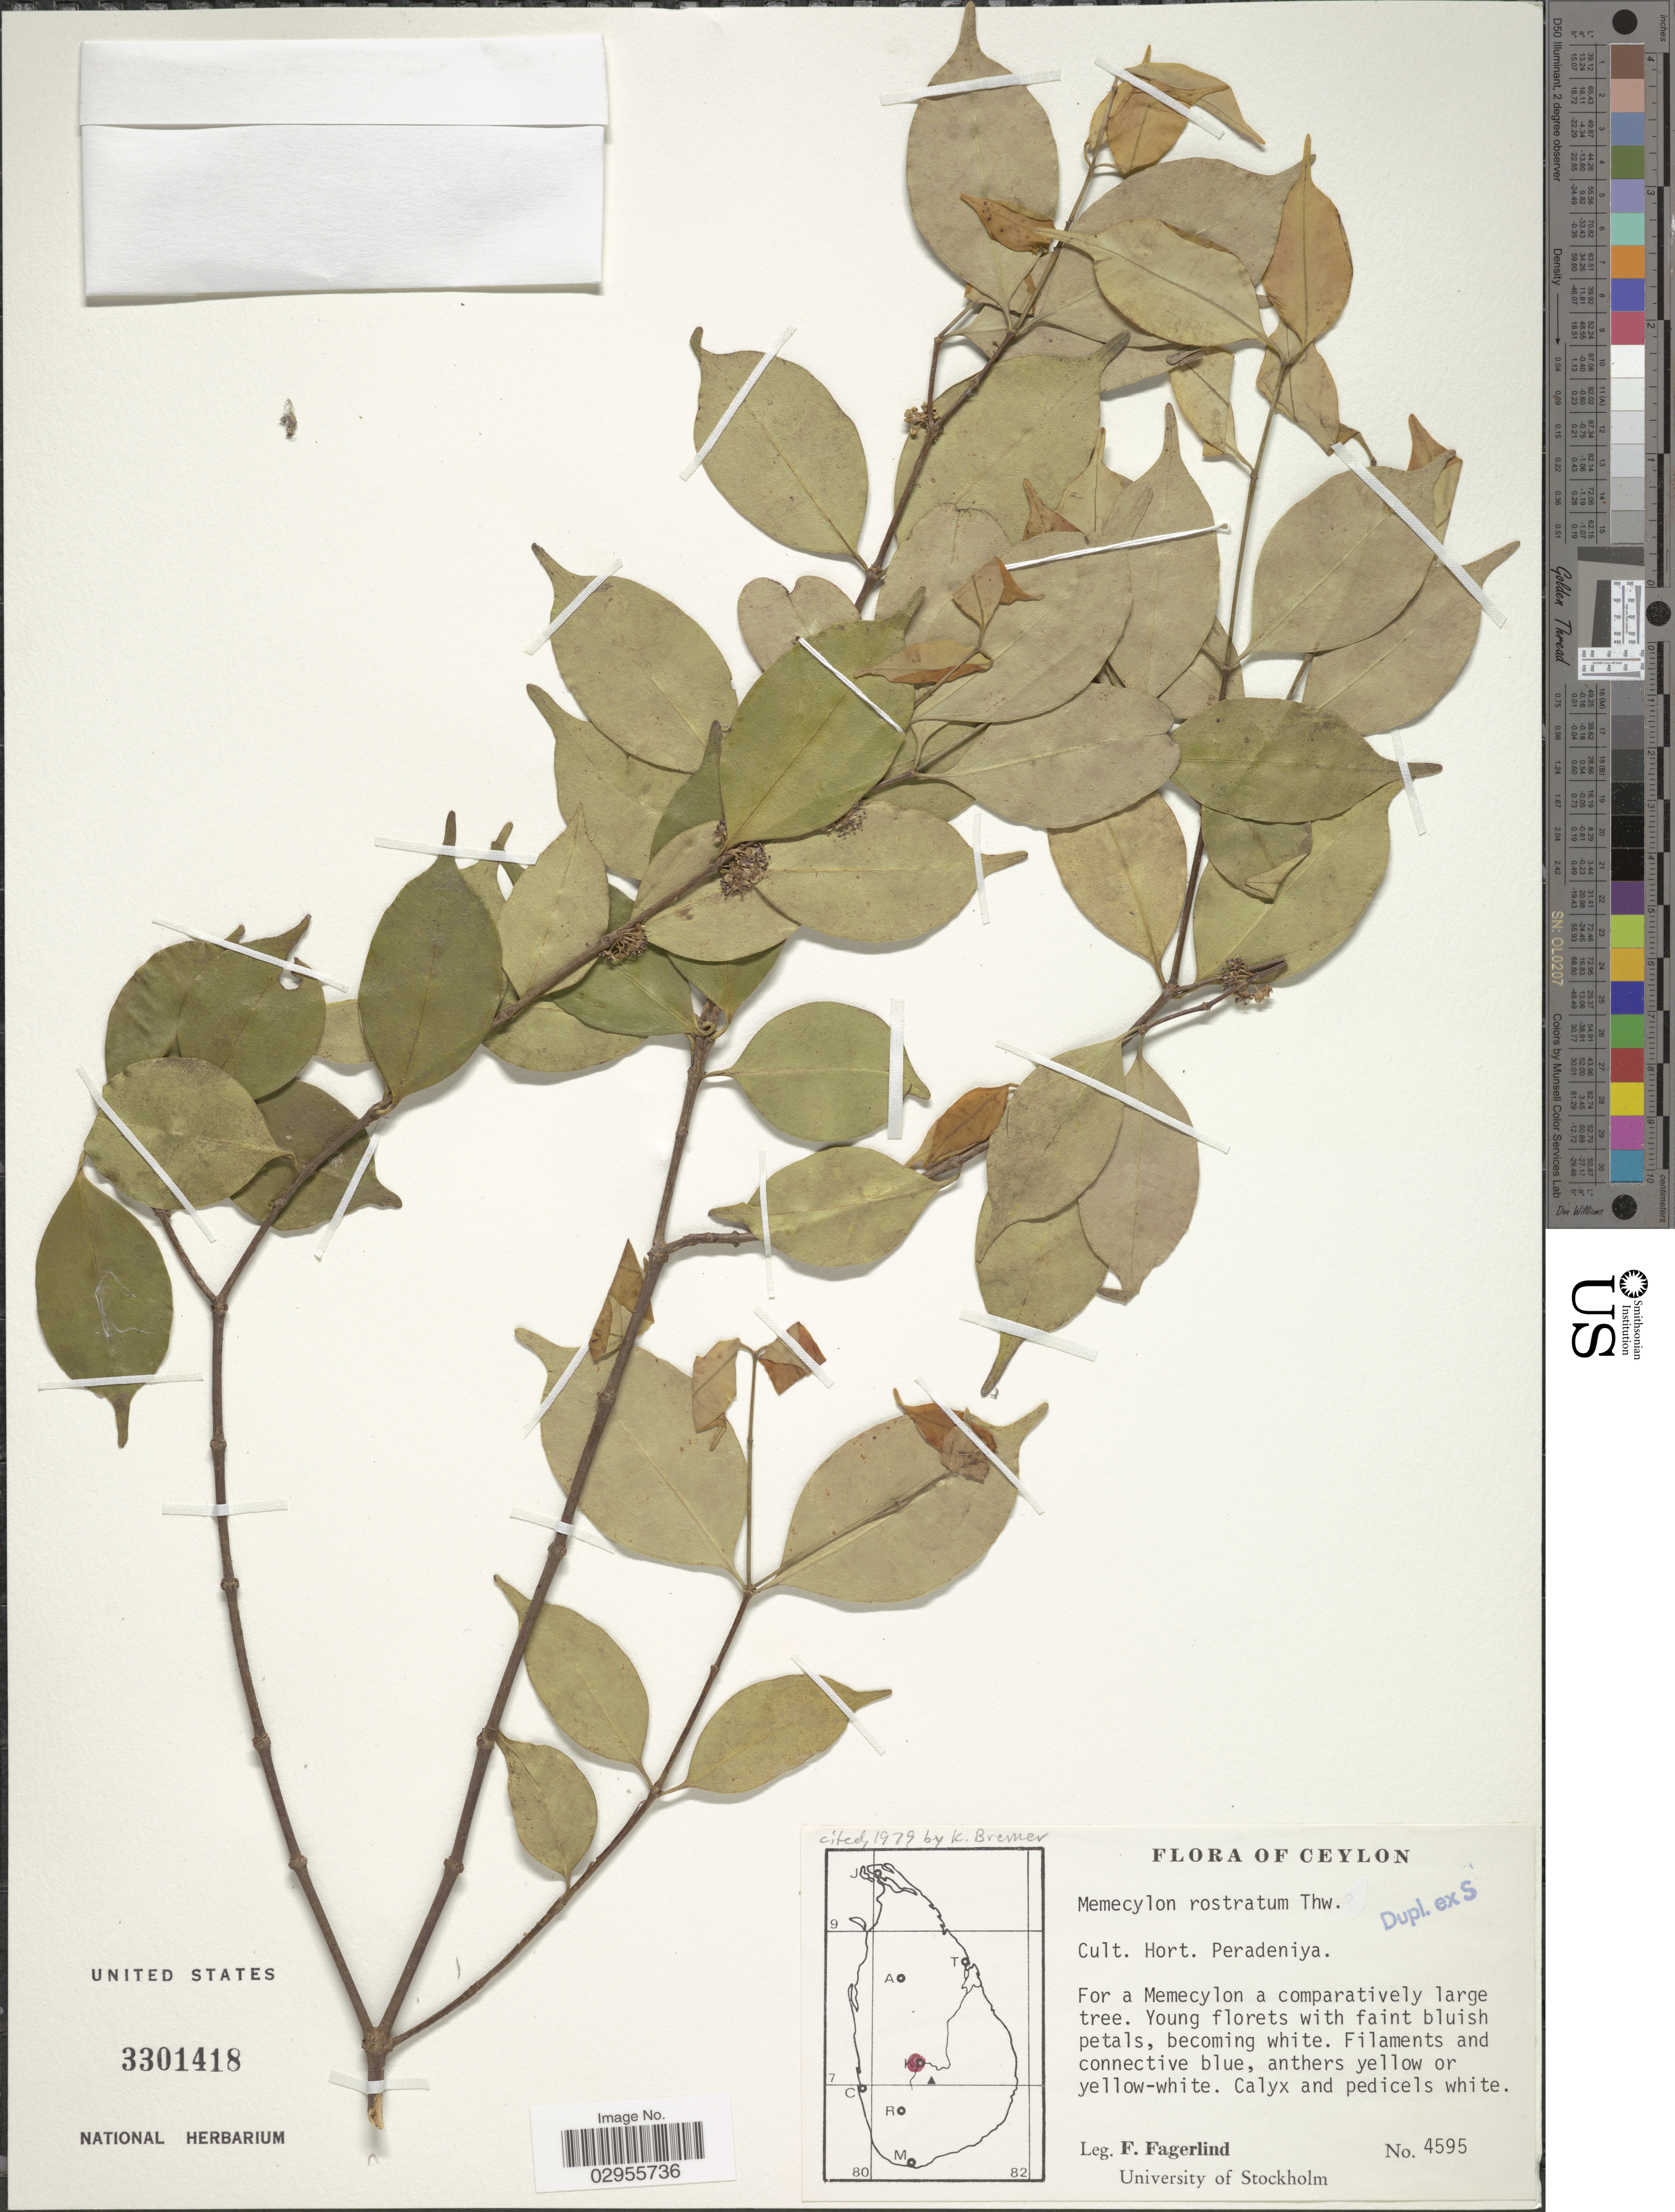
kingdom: Plantae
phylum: Tracheophyta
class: Magnoliopsida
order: Myrtales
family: Melastomataceae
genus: Memecylon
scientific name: Memecylon rostratum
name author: Thwaites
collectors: F. Fagerlind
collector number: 4595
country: Sri Lanka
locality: Ceylon. Cult. Hort. Peradeniya.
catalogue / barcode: US 3301418